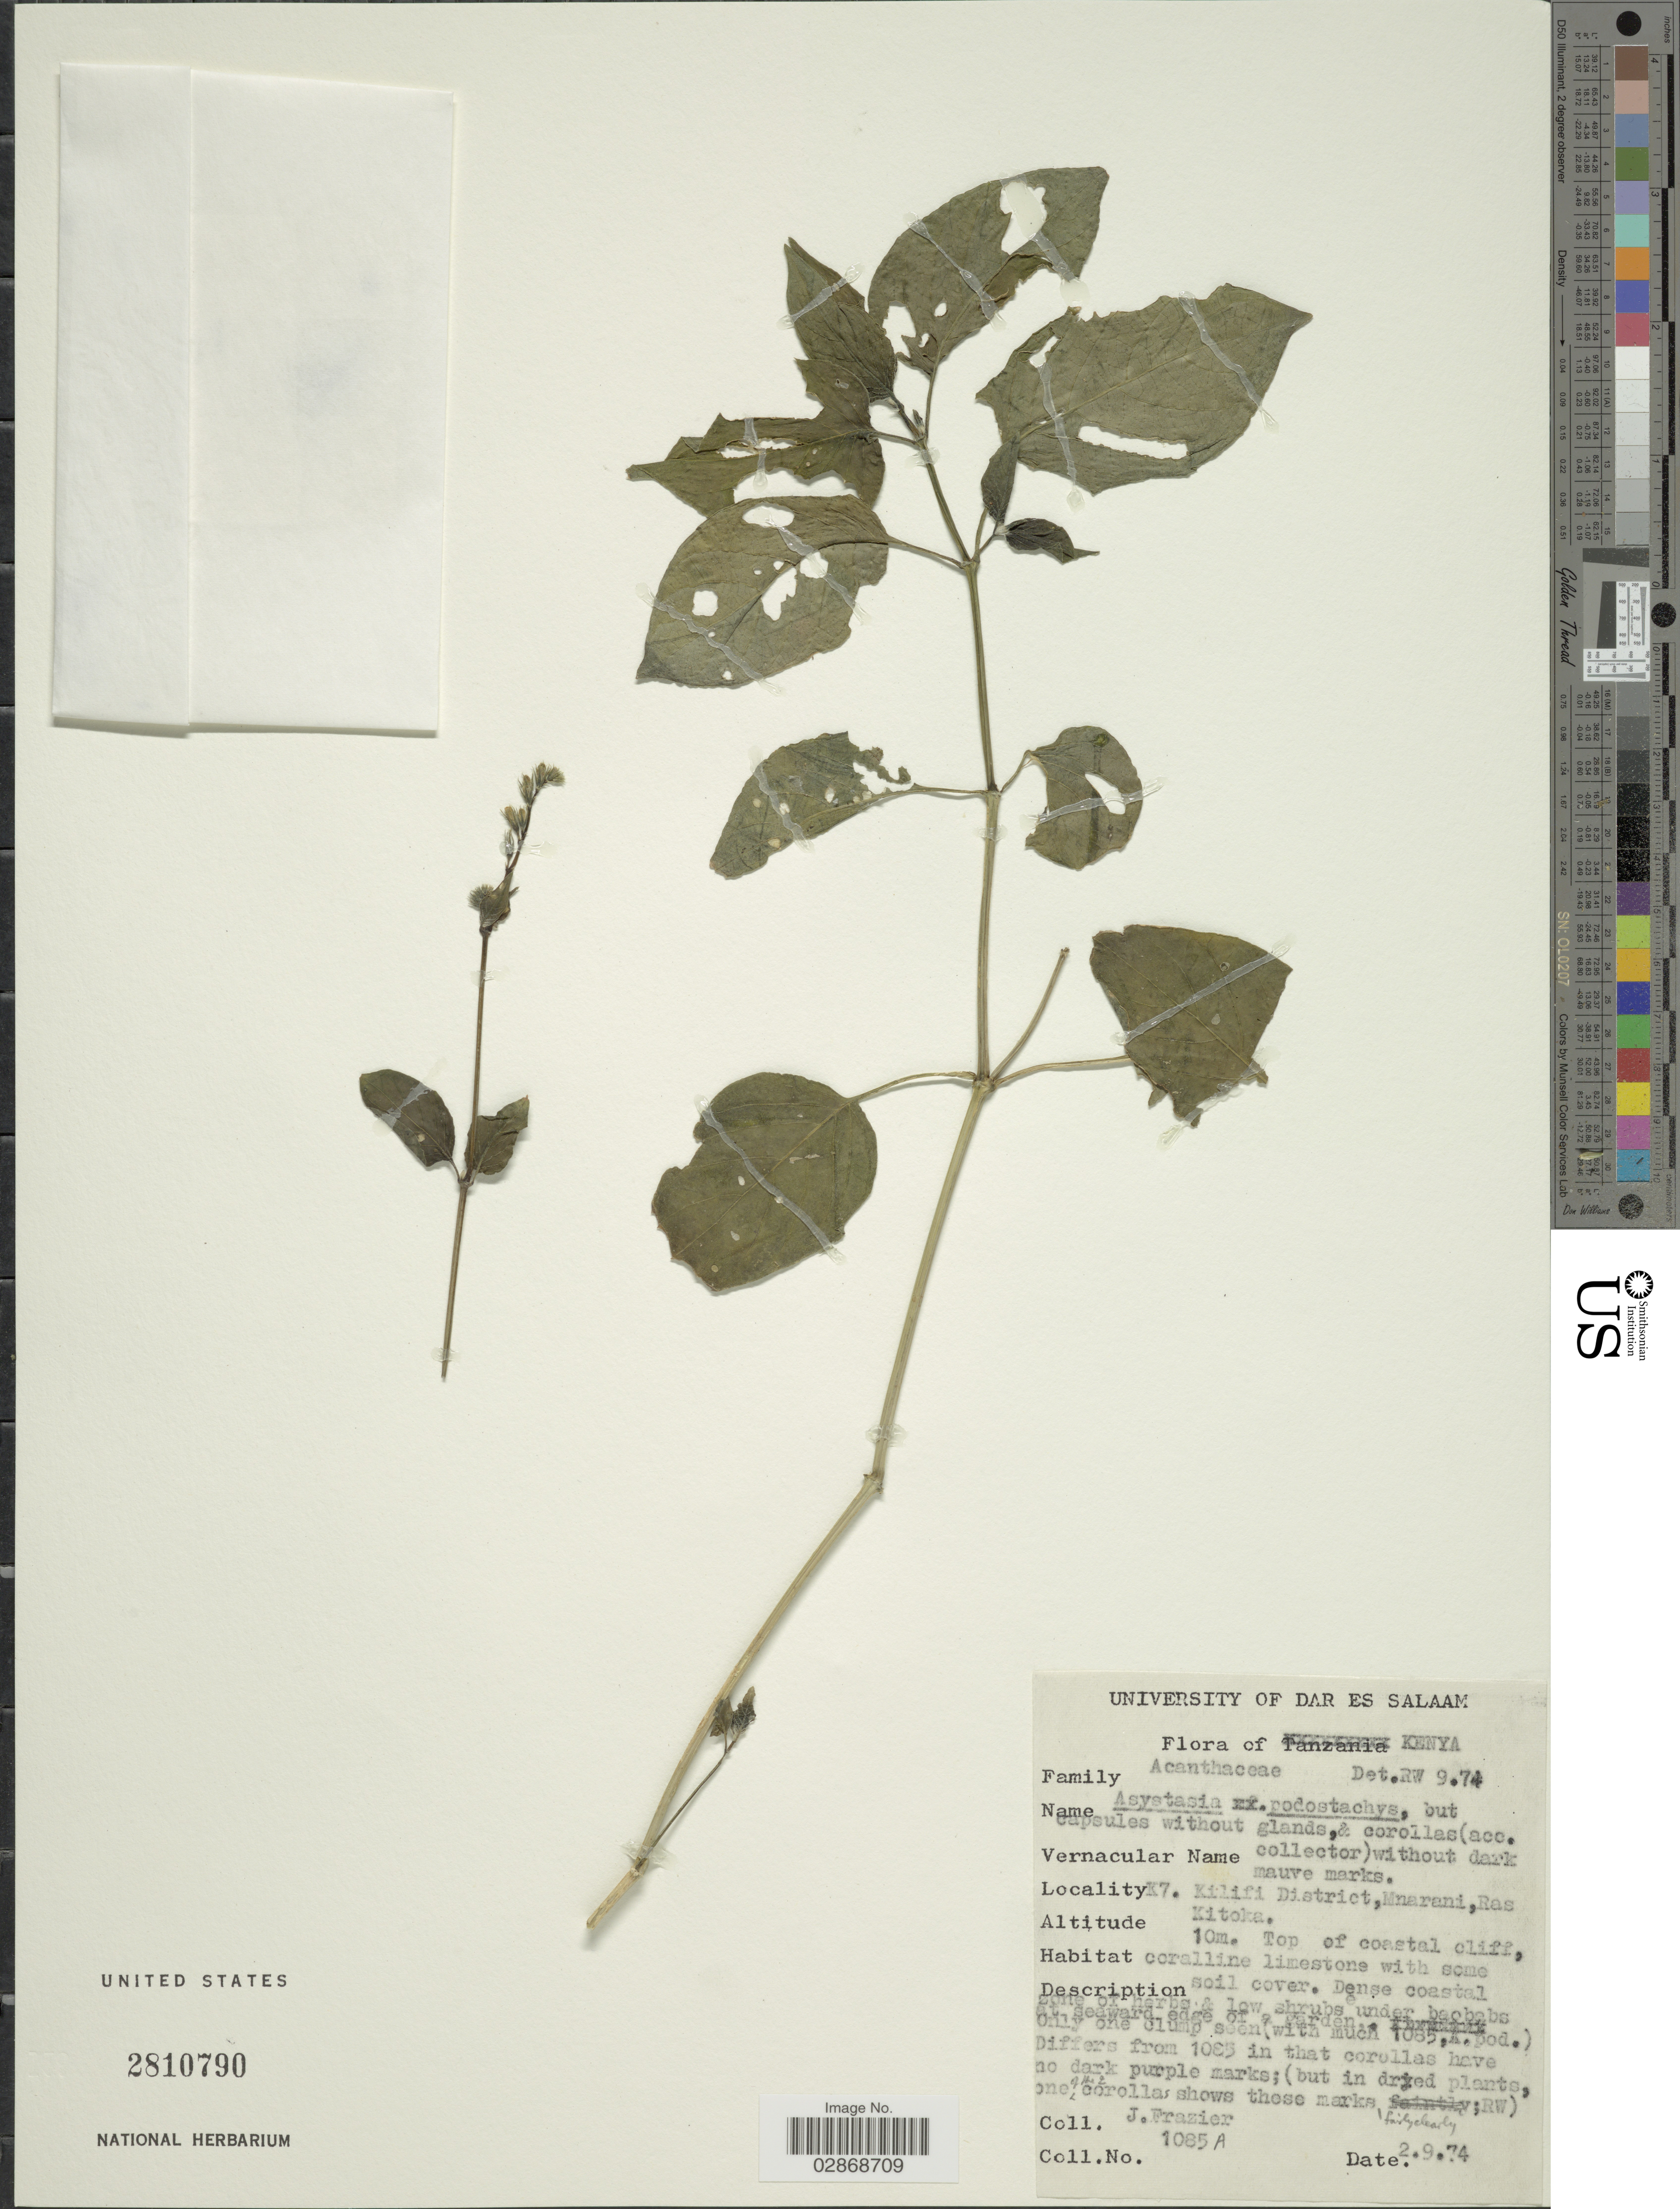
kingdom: Plantae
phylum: Tracheophyta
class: Magnoliopsida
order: Lamiales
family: Acanthaceae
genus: Asystasia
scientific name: Asystasia gangetica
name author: (L.) T. Anderson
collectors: J. Frazier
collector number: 1085A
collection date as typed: Transcribed d/m/y: 2/9/74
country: Kenya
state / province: Kilifi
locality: K7. Kilifi District, Mnarani, Ras Kitoka.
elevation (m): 10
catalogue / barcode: US 2810790